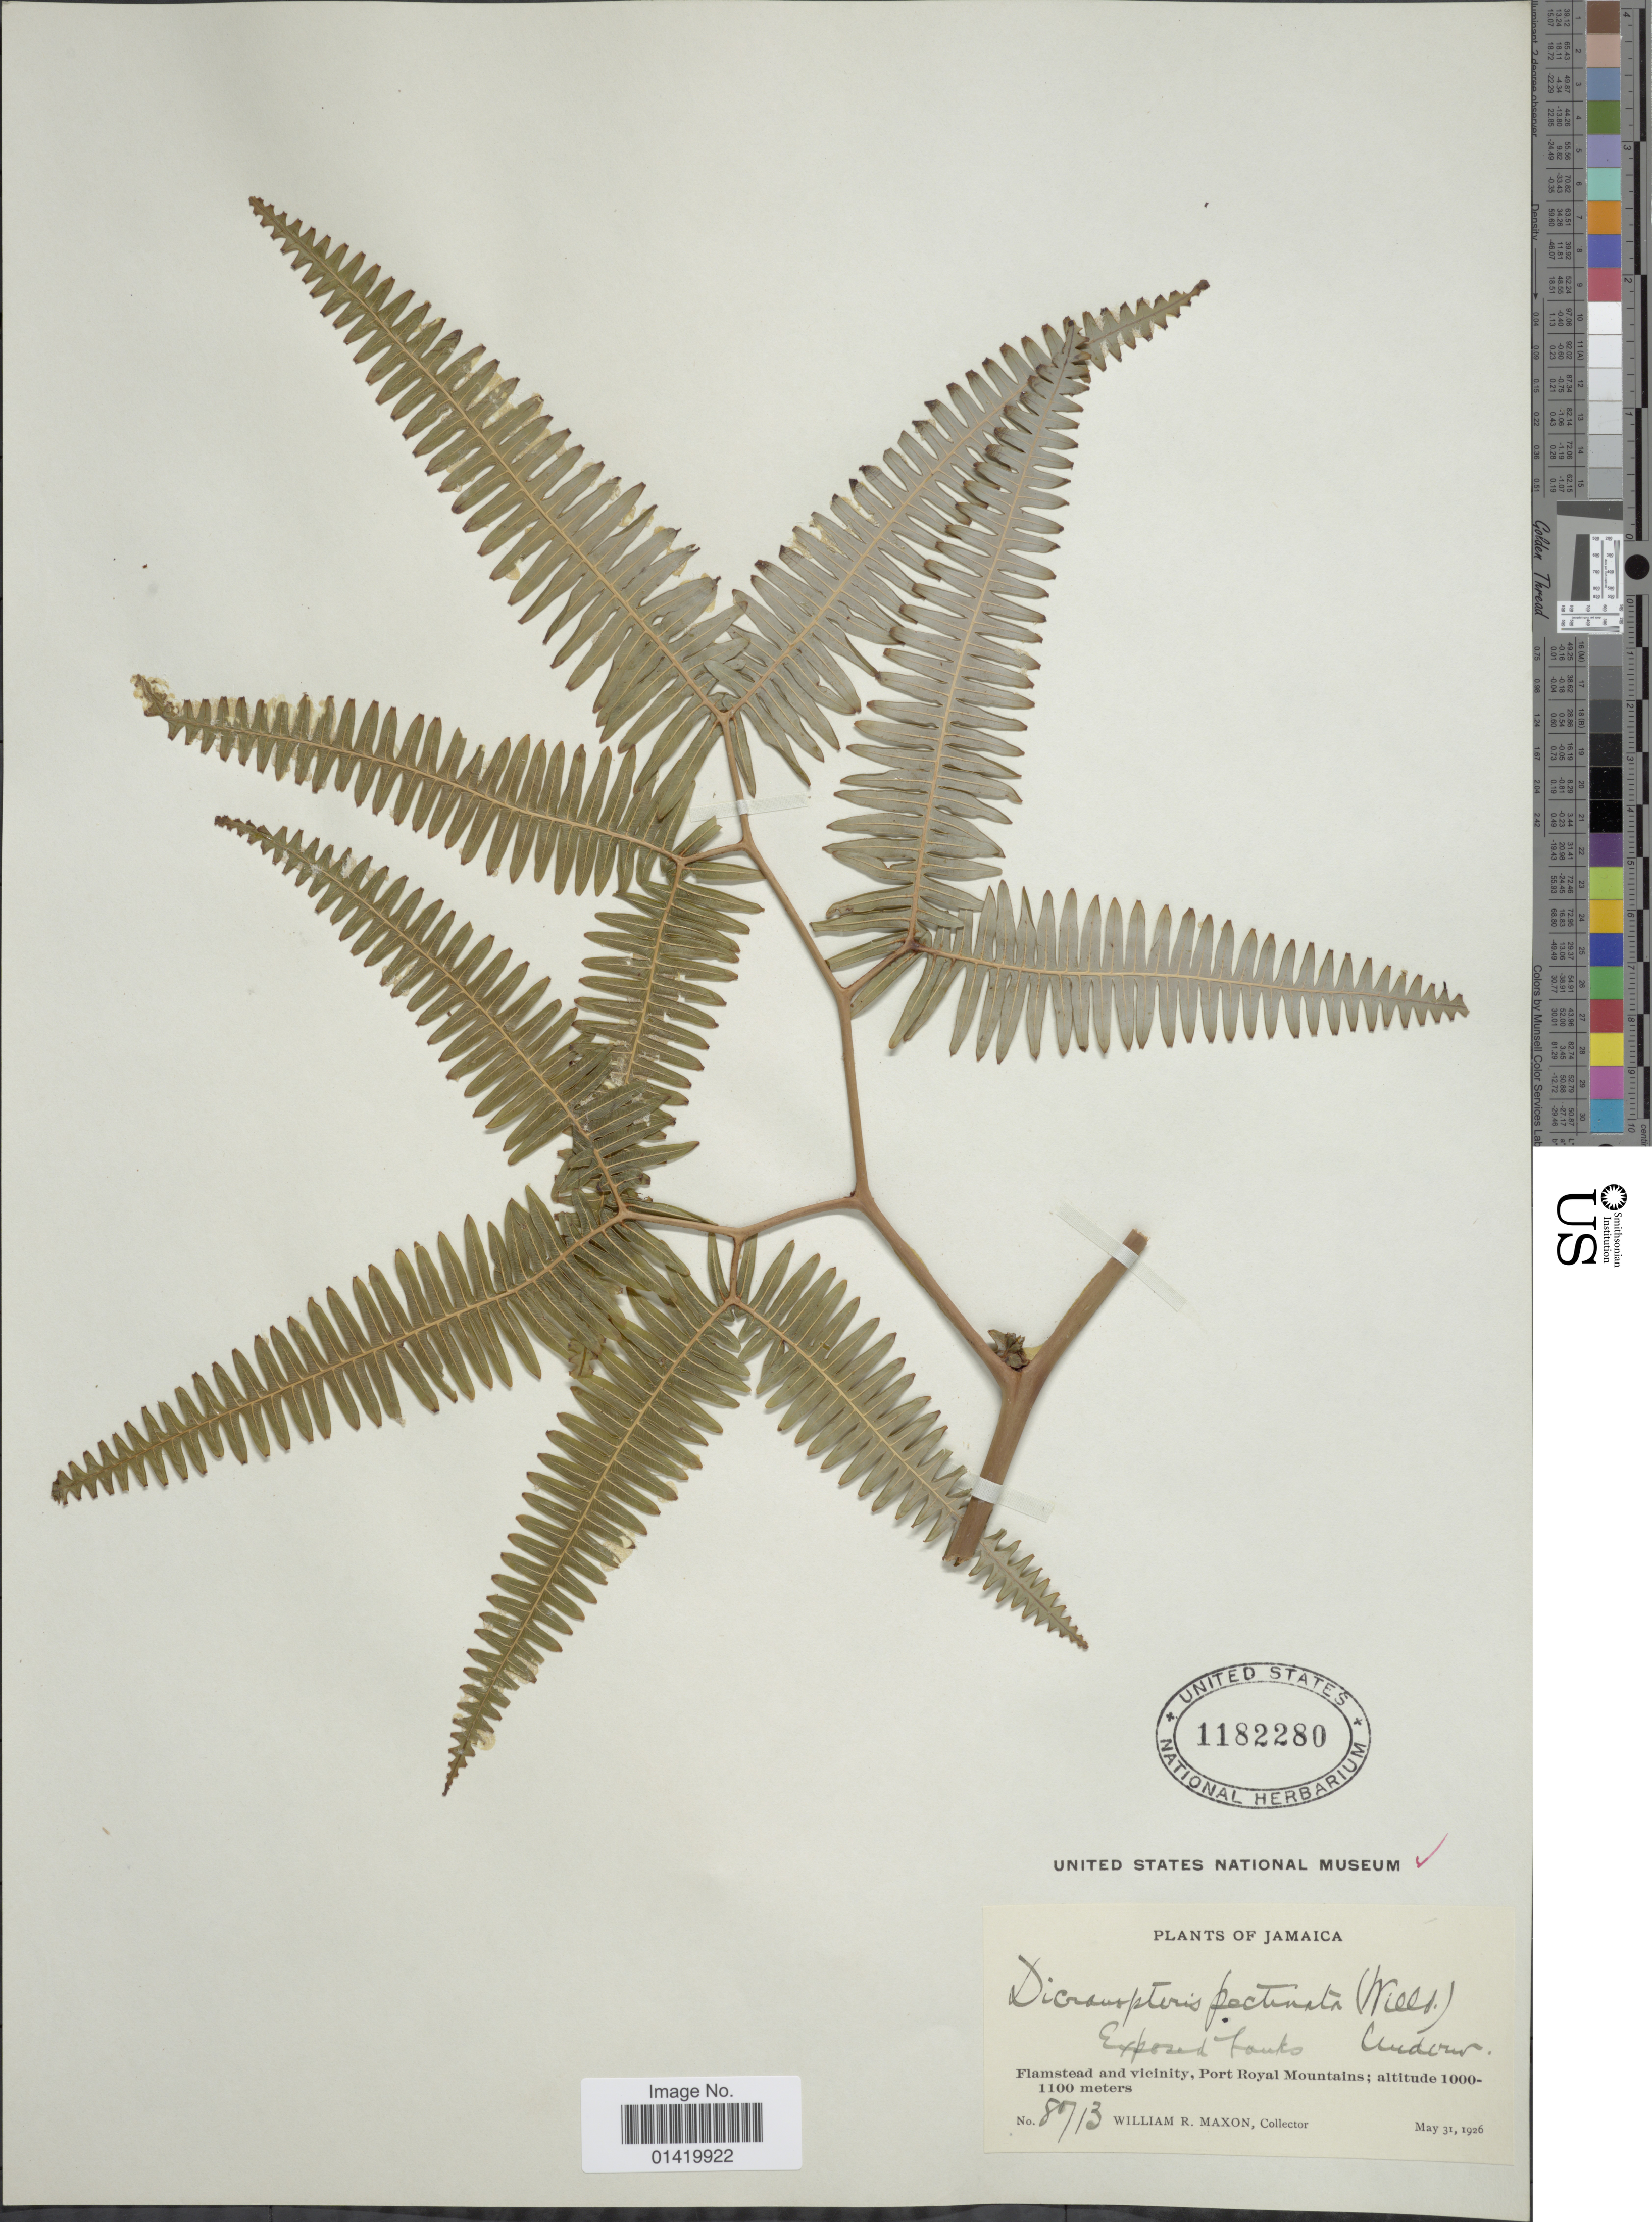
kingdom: Plantae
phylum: Tracheophyta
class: Polypodiopsida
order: Gleicheniales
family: Gleicheniaceae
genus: Gleichenella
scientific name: Gleichenella pectinata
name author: (Willd.) Ching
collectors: W. R. Maxon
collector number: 8713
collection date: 1926-05-31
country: Jamaica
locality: Flamstead and vicinity, Port Royal Mountains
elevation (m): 1000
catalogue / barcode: US 1182280